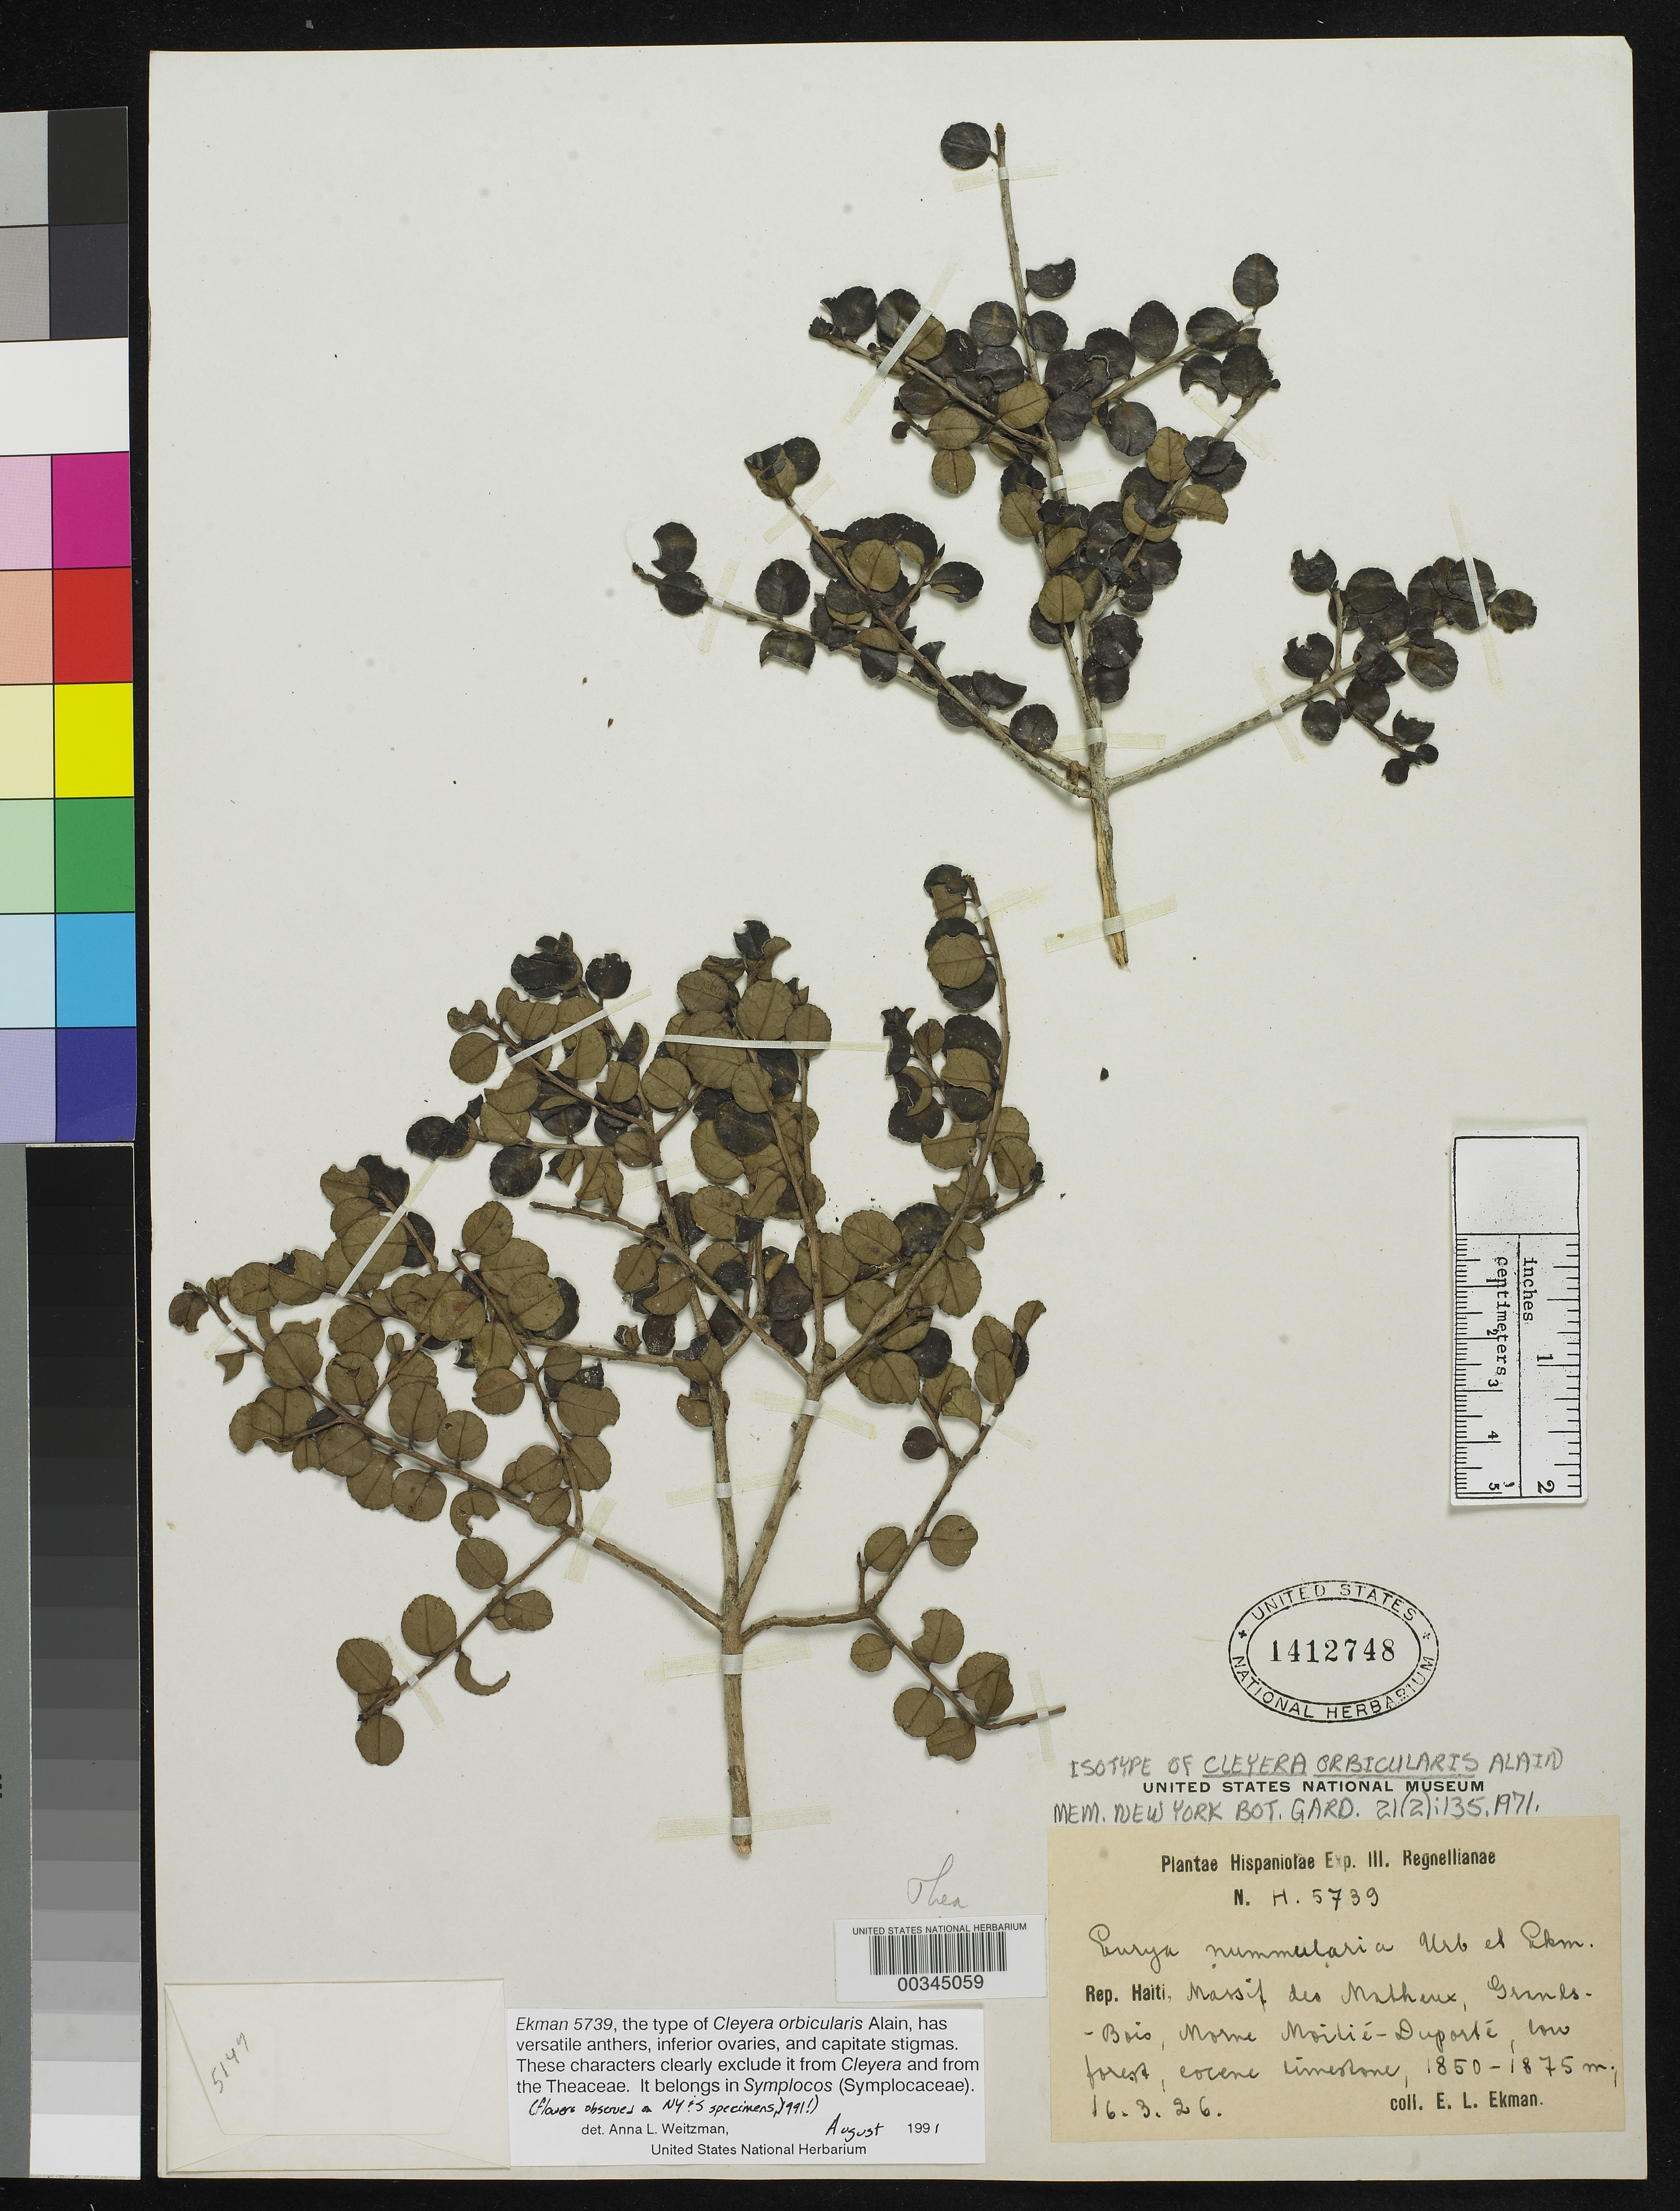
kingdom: Plantae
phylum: Tracheophyta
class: Magnoliopsida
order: Ericales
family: Pentaphylacaceae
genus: Cleyera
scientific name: Cleyera orbicularis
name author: Alain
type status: Isotype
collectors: E. L. Ekman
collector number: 5739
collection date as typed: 16 Mar 1926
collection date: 1926-03-16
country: Haiti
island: Hispaniola Island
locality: Massif des Matheux, Grand Bois, Mornemoitie Duportee.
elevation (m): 1850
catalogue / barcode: US 1412748